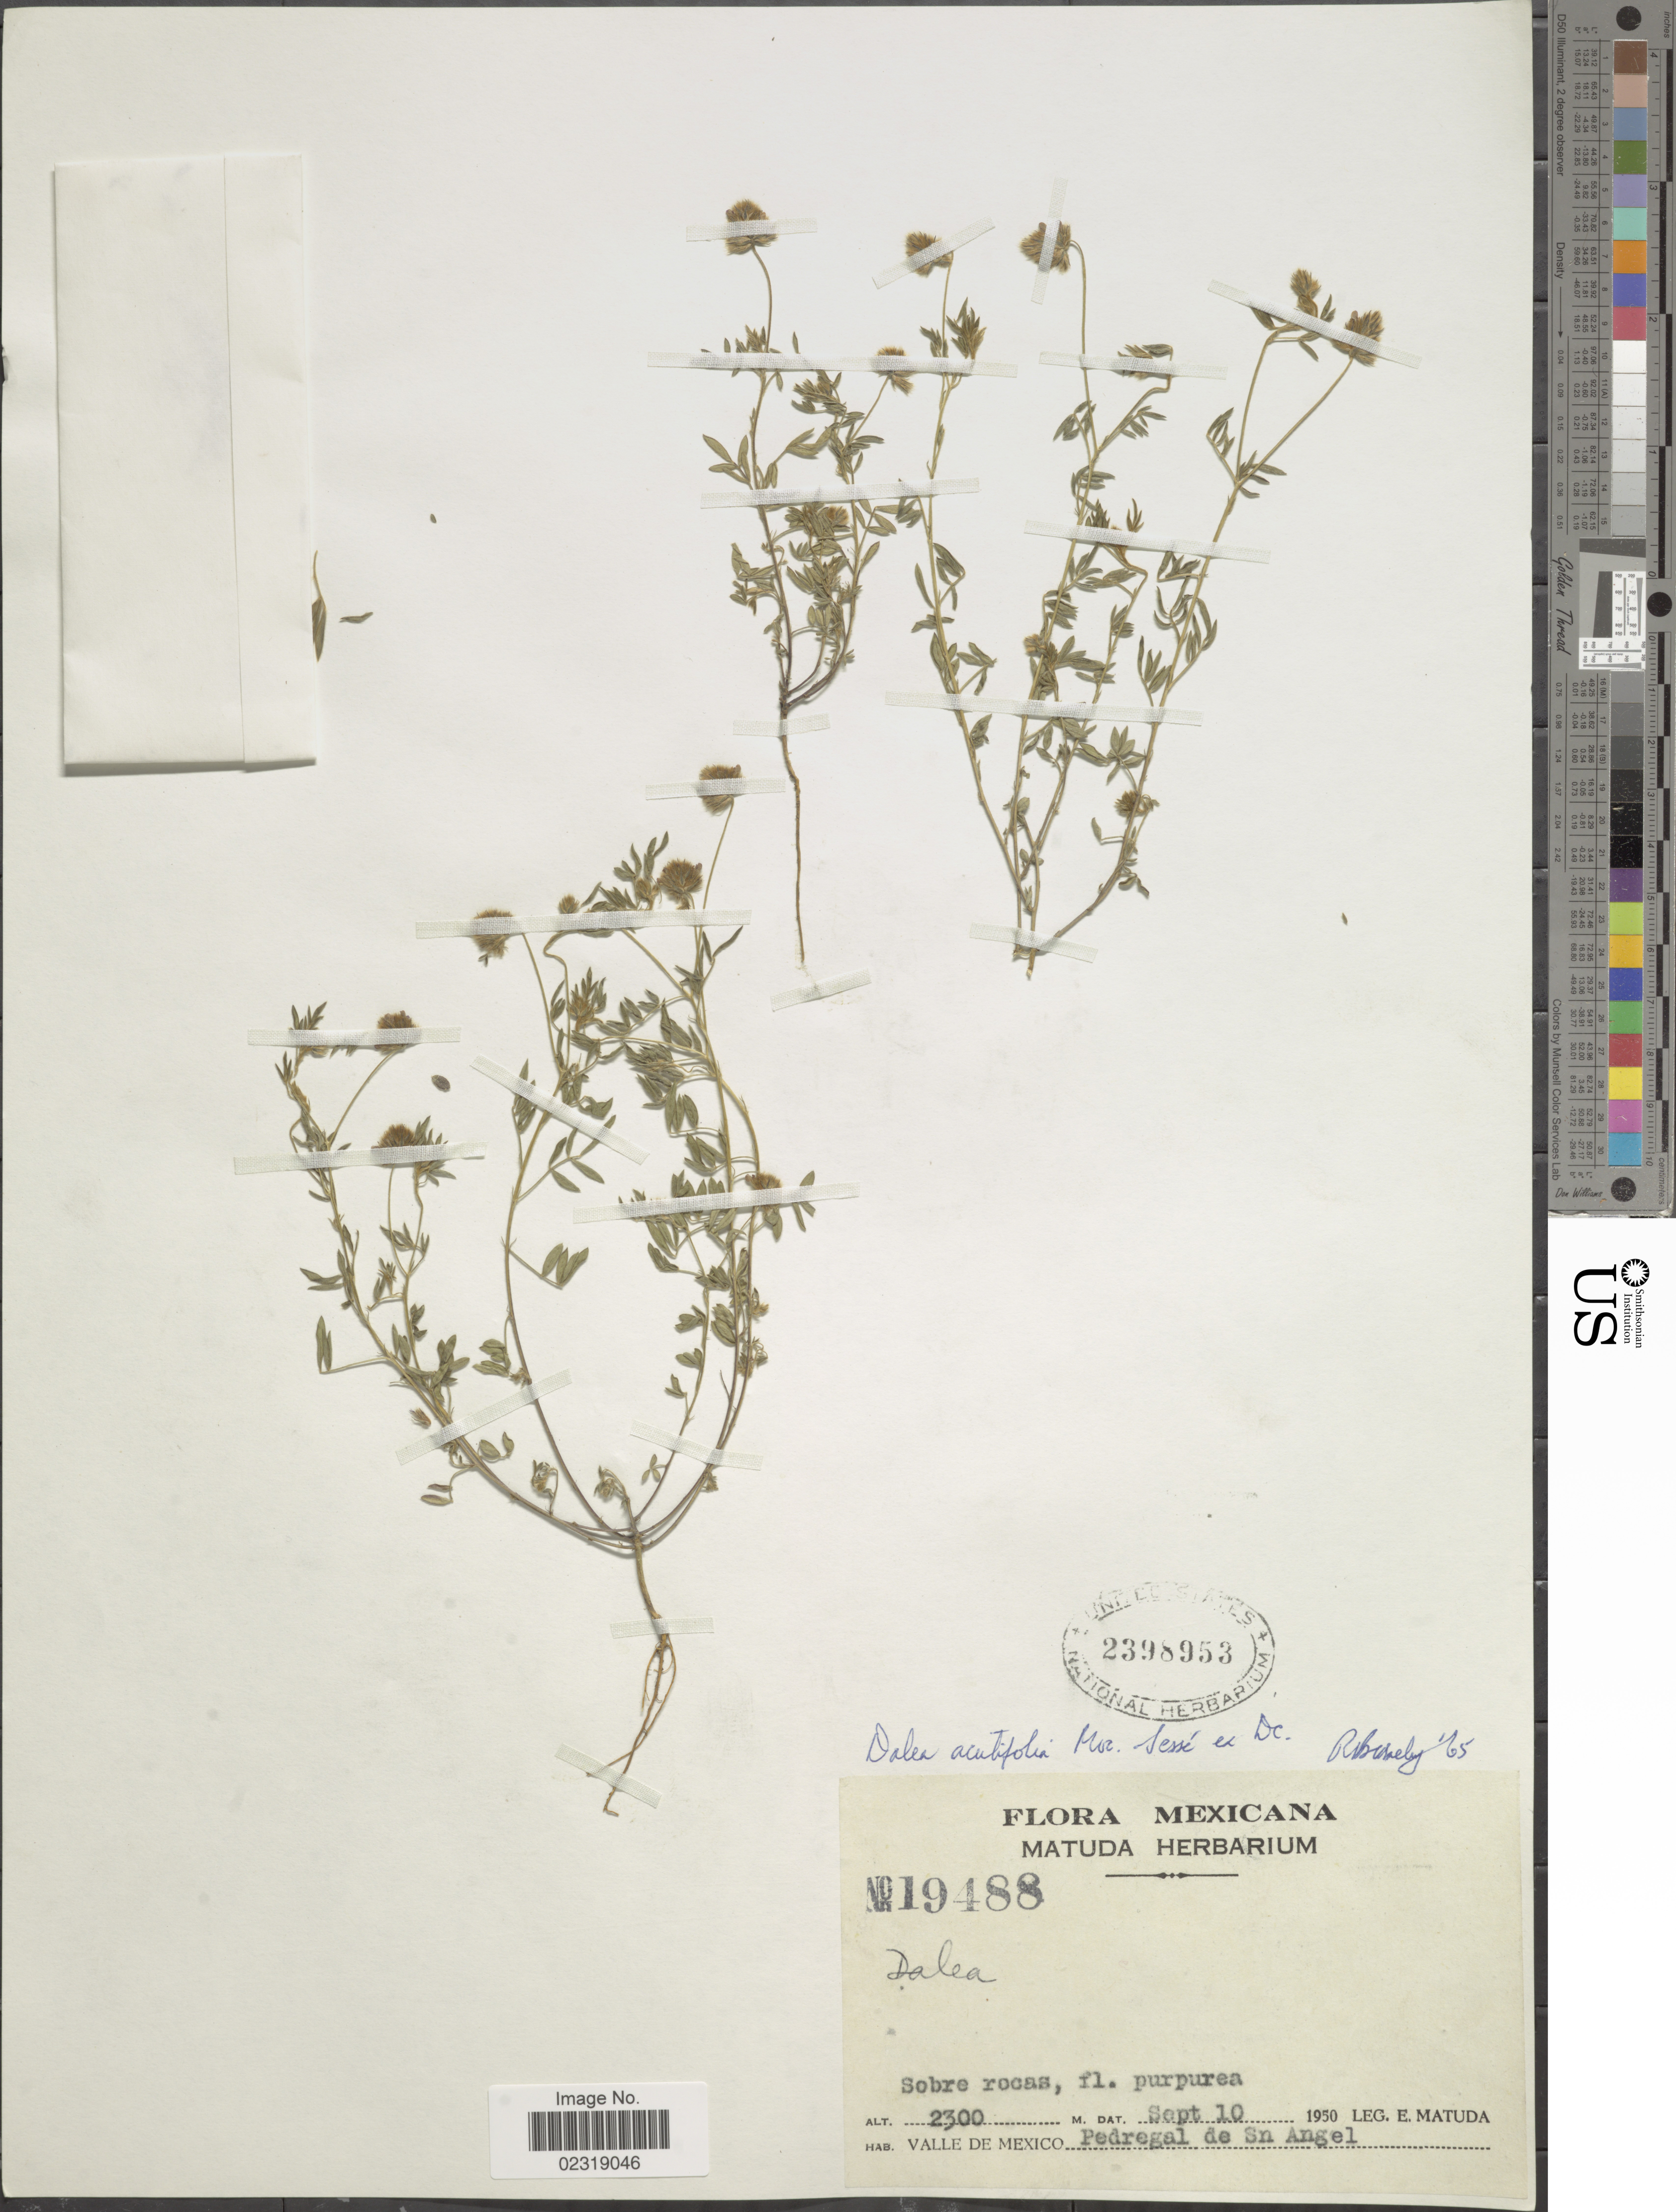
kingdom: Plantae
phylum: Tracheophyta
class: Magnoliopsida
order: Fabales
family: Fabaceae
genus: Dalea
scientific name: Dalea cliffortiana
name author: Willd.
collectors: E. Matuda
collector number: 19488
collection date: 1950-09-10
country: Mexico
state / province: México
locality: Valle de Mexico, Pedegral de Sn Angel.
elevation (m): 2300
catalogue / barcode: US 2398953